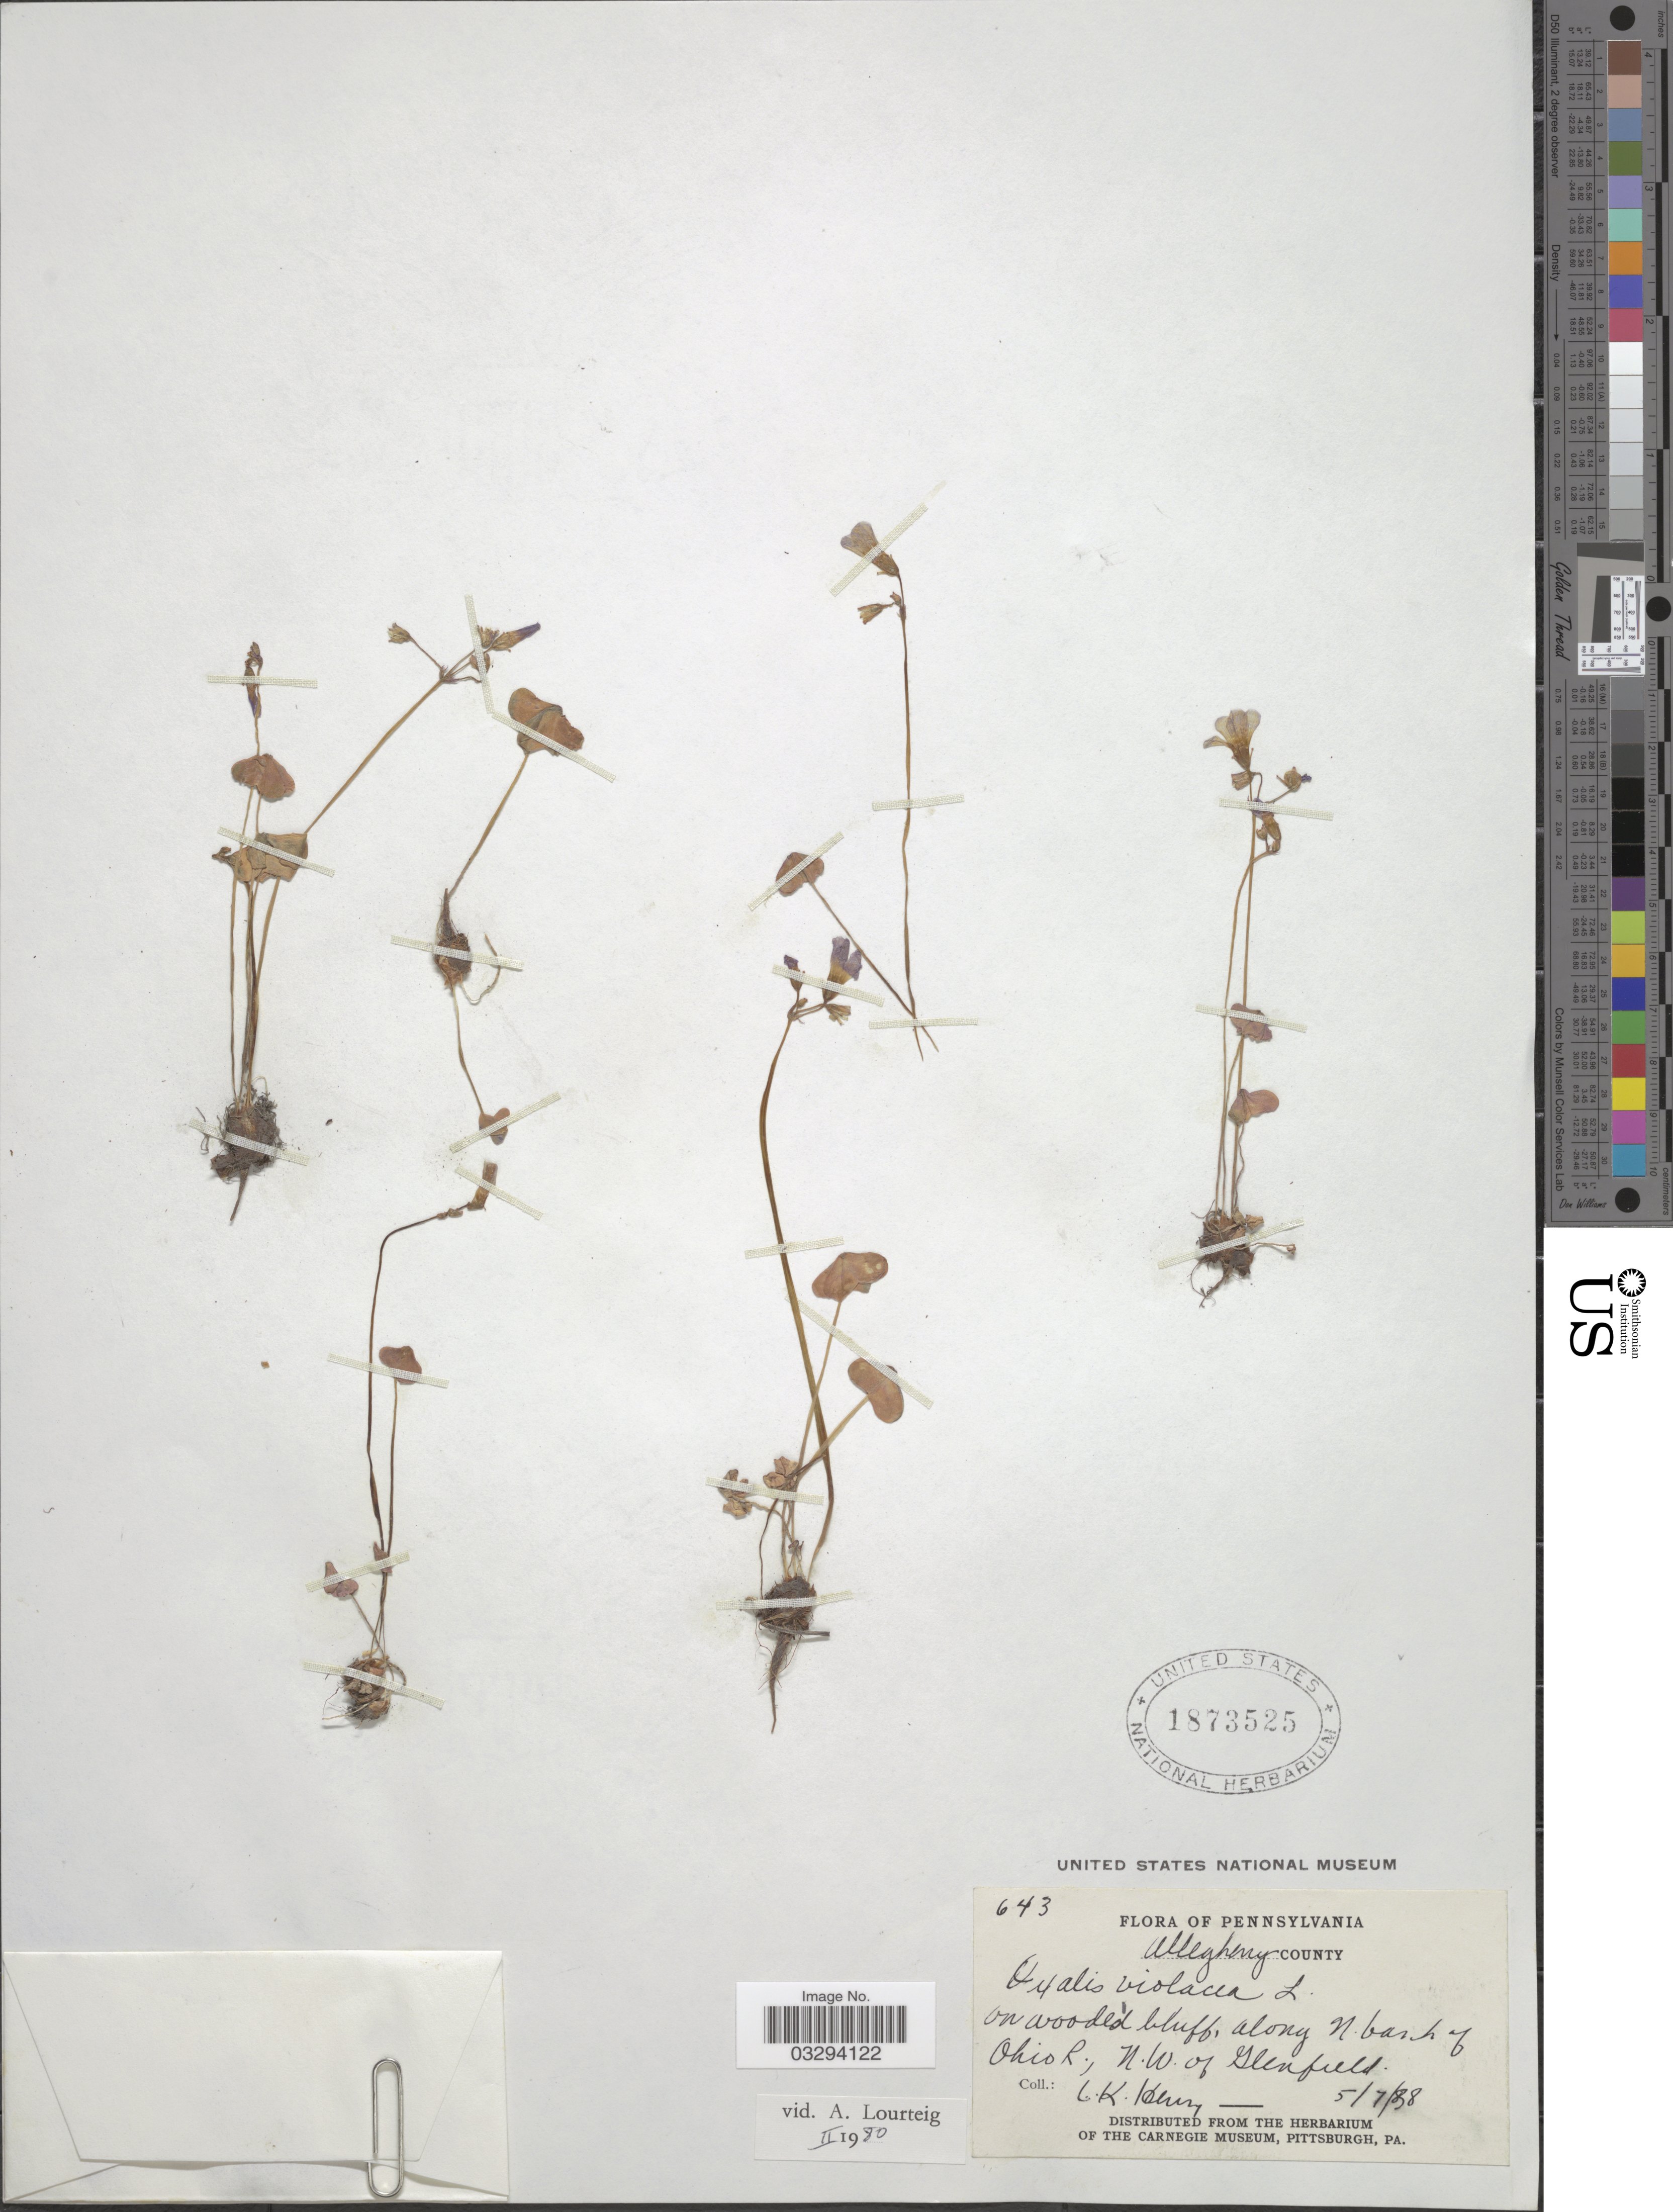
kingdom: Plantae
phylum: Tracheophyta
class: Magnoliopsida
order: Oxalidales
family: Oxalidaceae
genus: Oxalis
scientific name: Oxalis violacea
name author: L.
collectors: L. K. Henry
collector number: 643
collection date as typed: Transcribed d/m/y: 7/5/38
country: United States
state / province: Pennsylvania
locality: Allegheny County. Along N. bank of Ohio R., N.W. of Glenfield.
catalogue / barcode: US 1873525